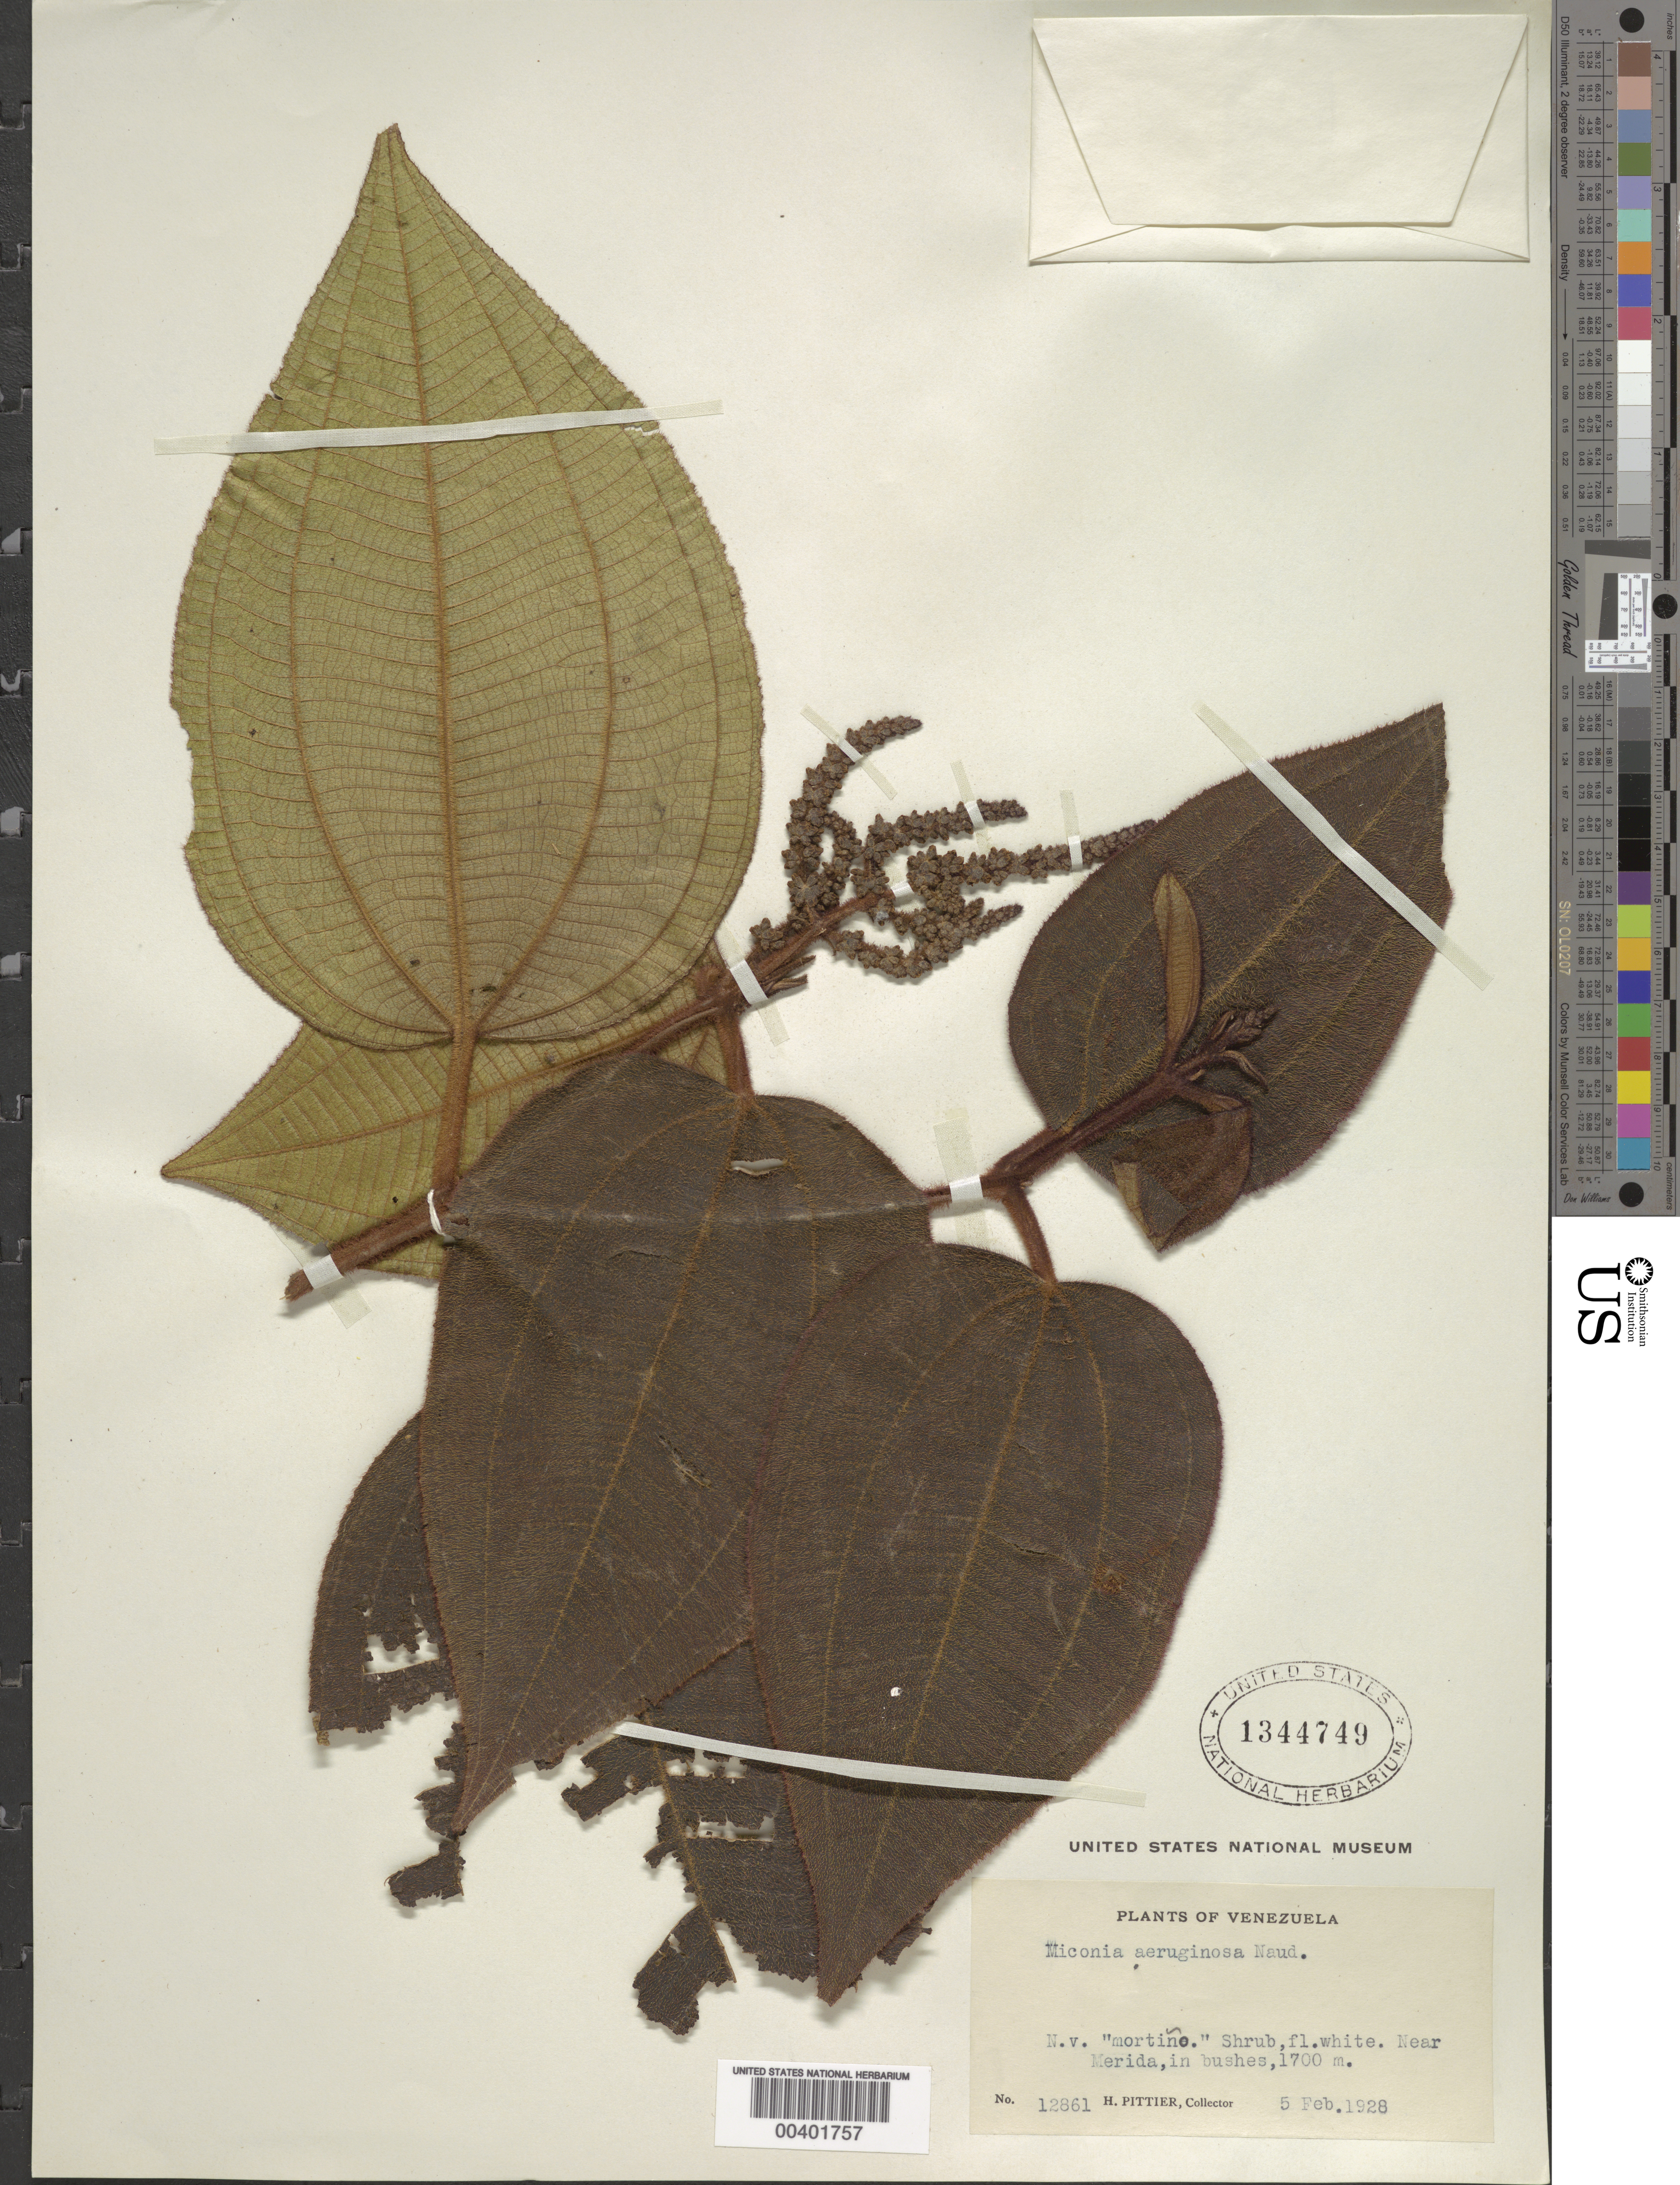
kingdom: Plantae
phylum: Tracheophyta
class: Magnoliopsida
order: Myrtales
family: Melastomataceae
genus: Miconia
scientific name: Miconia aeruginosa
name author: Naudin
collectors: H. F. Pittier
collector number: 12861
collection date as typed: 05 Feb 1928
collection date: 1928-02-05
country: Venezuela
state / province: Mérida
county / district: Libertador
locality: Near Mérida Merida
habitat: In bushes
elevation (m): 1700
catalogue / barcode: US 1344749